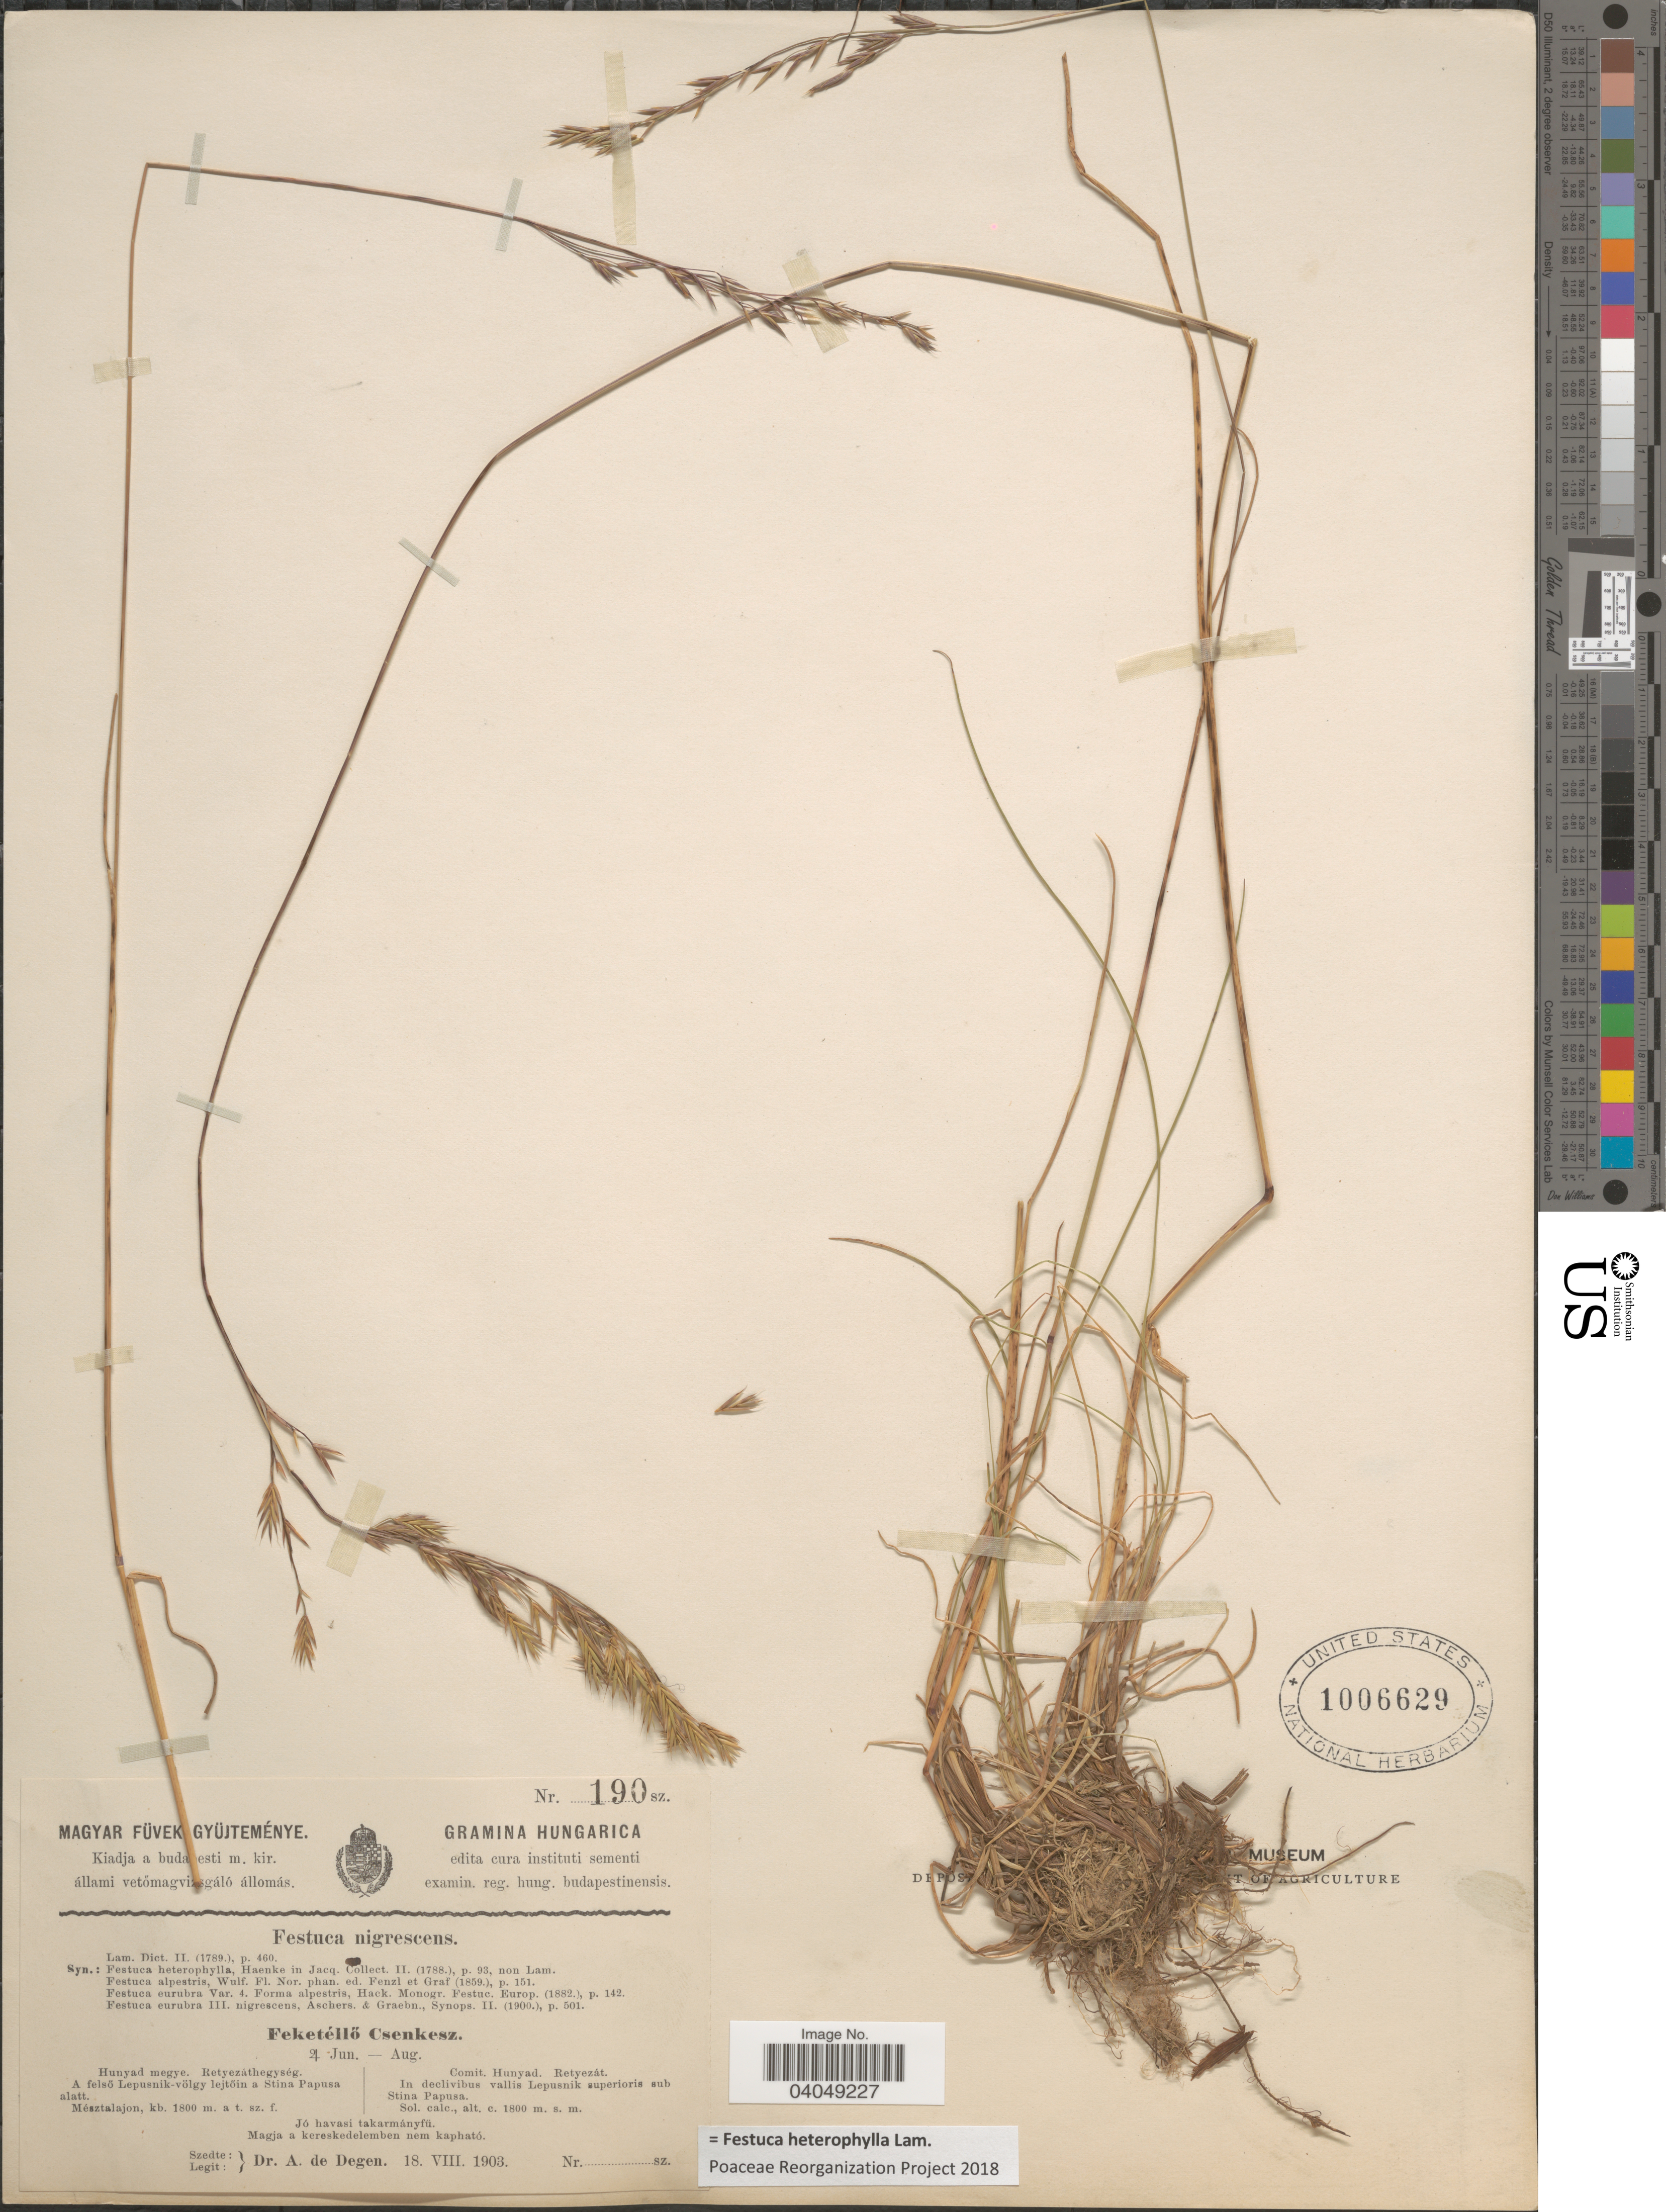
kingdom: Plantae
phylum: Tracheophyta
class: Liliopsida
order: Poales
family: Poaceae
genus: Festuca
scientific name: Festuca heterophylla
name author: Lam.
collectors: A. Degen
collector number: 190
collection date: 1903-08-18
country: Hungary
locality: Comit. Hunyad. Retyezát. In declivibus vallis Lepusnik superioris sub Stina Papusa.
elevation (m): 1800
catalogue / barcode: US 1006629